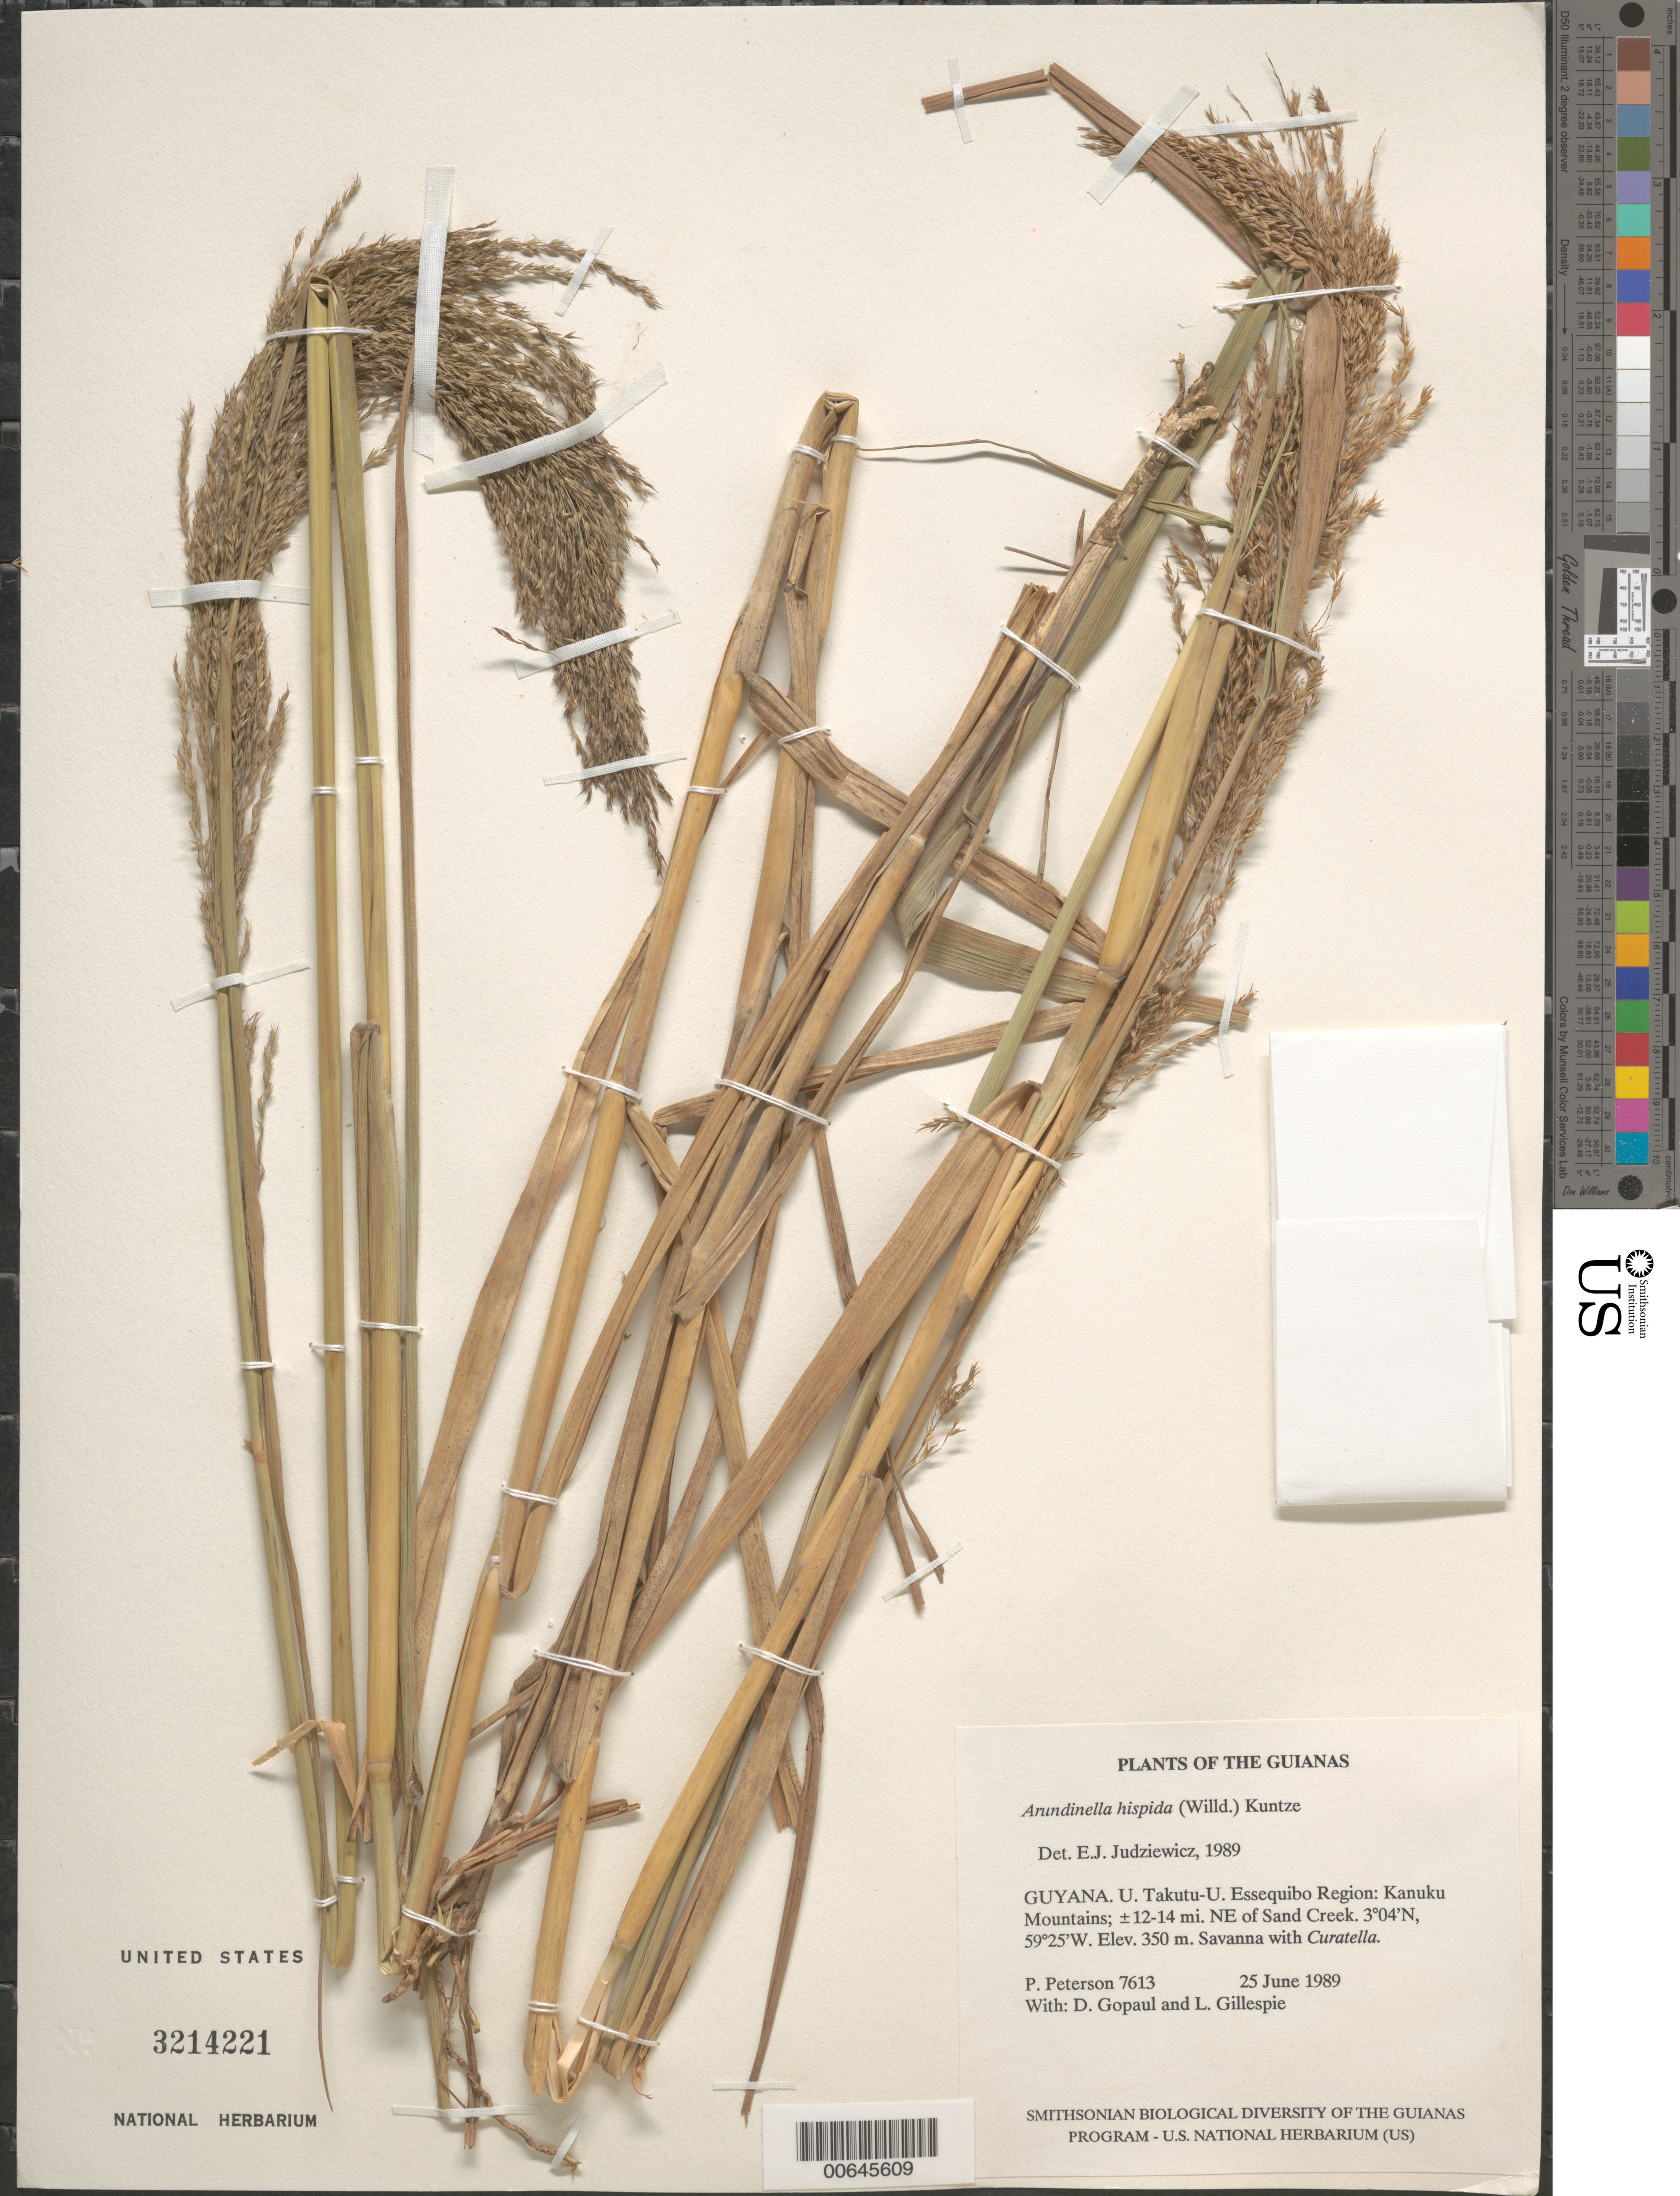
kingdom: Plantae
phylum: Tracheophyta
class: Liliopsida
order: Poales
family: Poaceae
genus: Arundinella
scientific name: Arundinella hispida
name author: (Humb. & Bonpl. ex Willd.) Kuntze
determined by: Judziewicz, E. J.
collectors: P. M. Peterson, D. Gopaul & L. J. Gillespie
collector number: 7613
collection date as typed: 25 June 1989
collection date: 1989-06-25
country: Guyana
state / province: U. Takutu-U. Essequibo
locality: Kanuku Mountains; ±12-14 mi. NE of Sand Creek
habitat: Savanna with Curatella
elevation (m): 350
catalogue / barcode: US 3214221